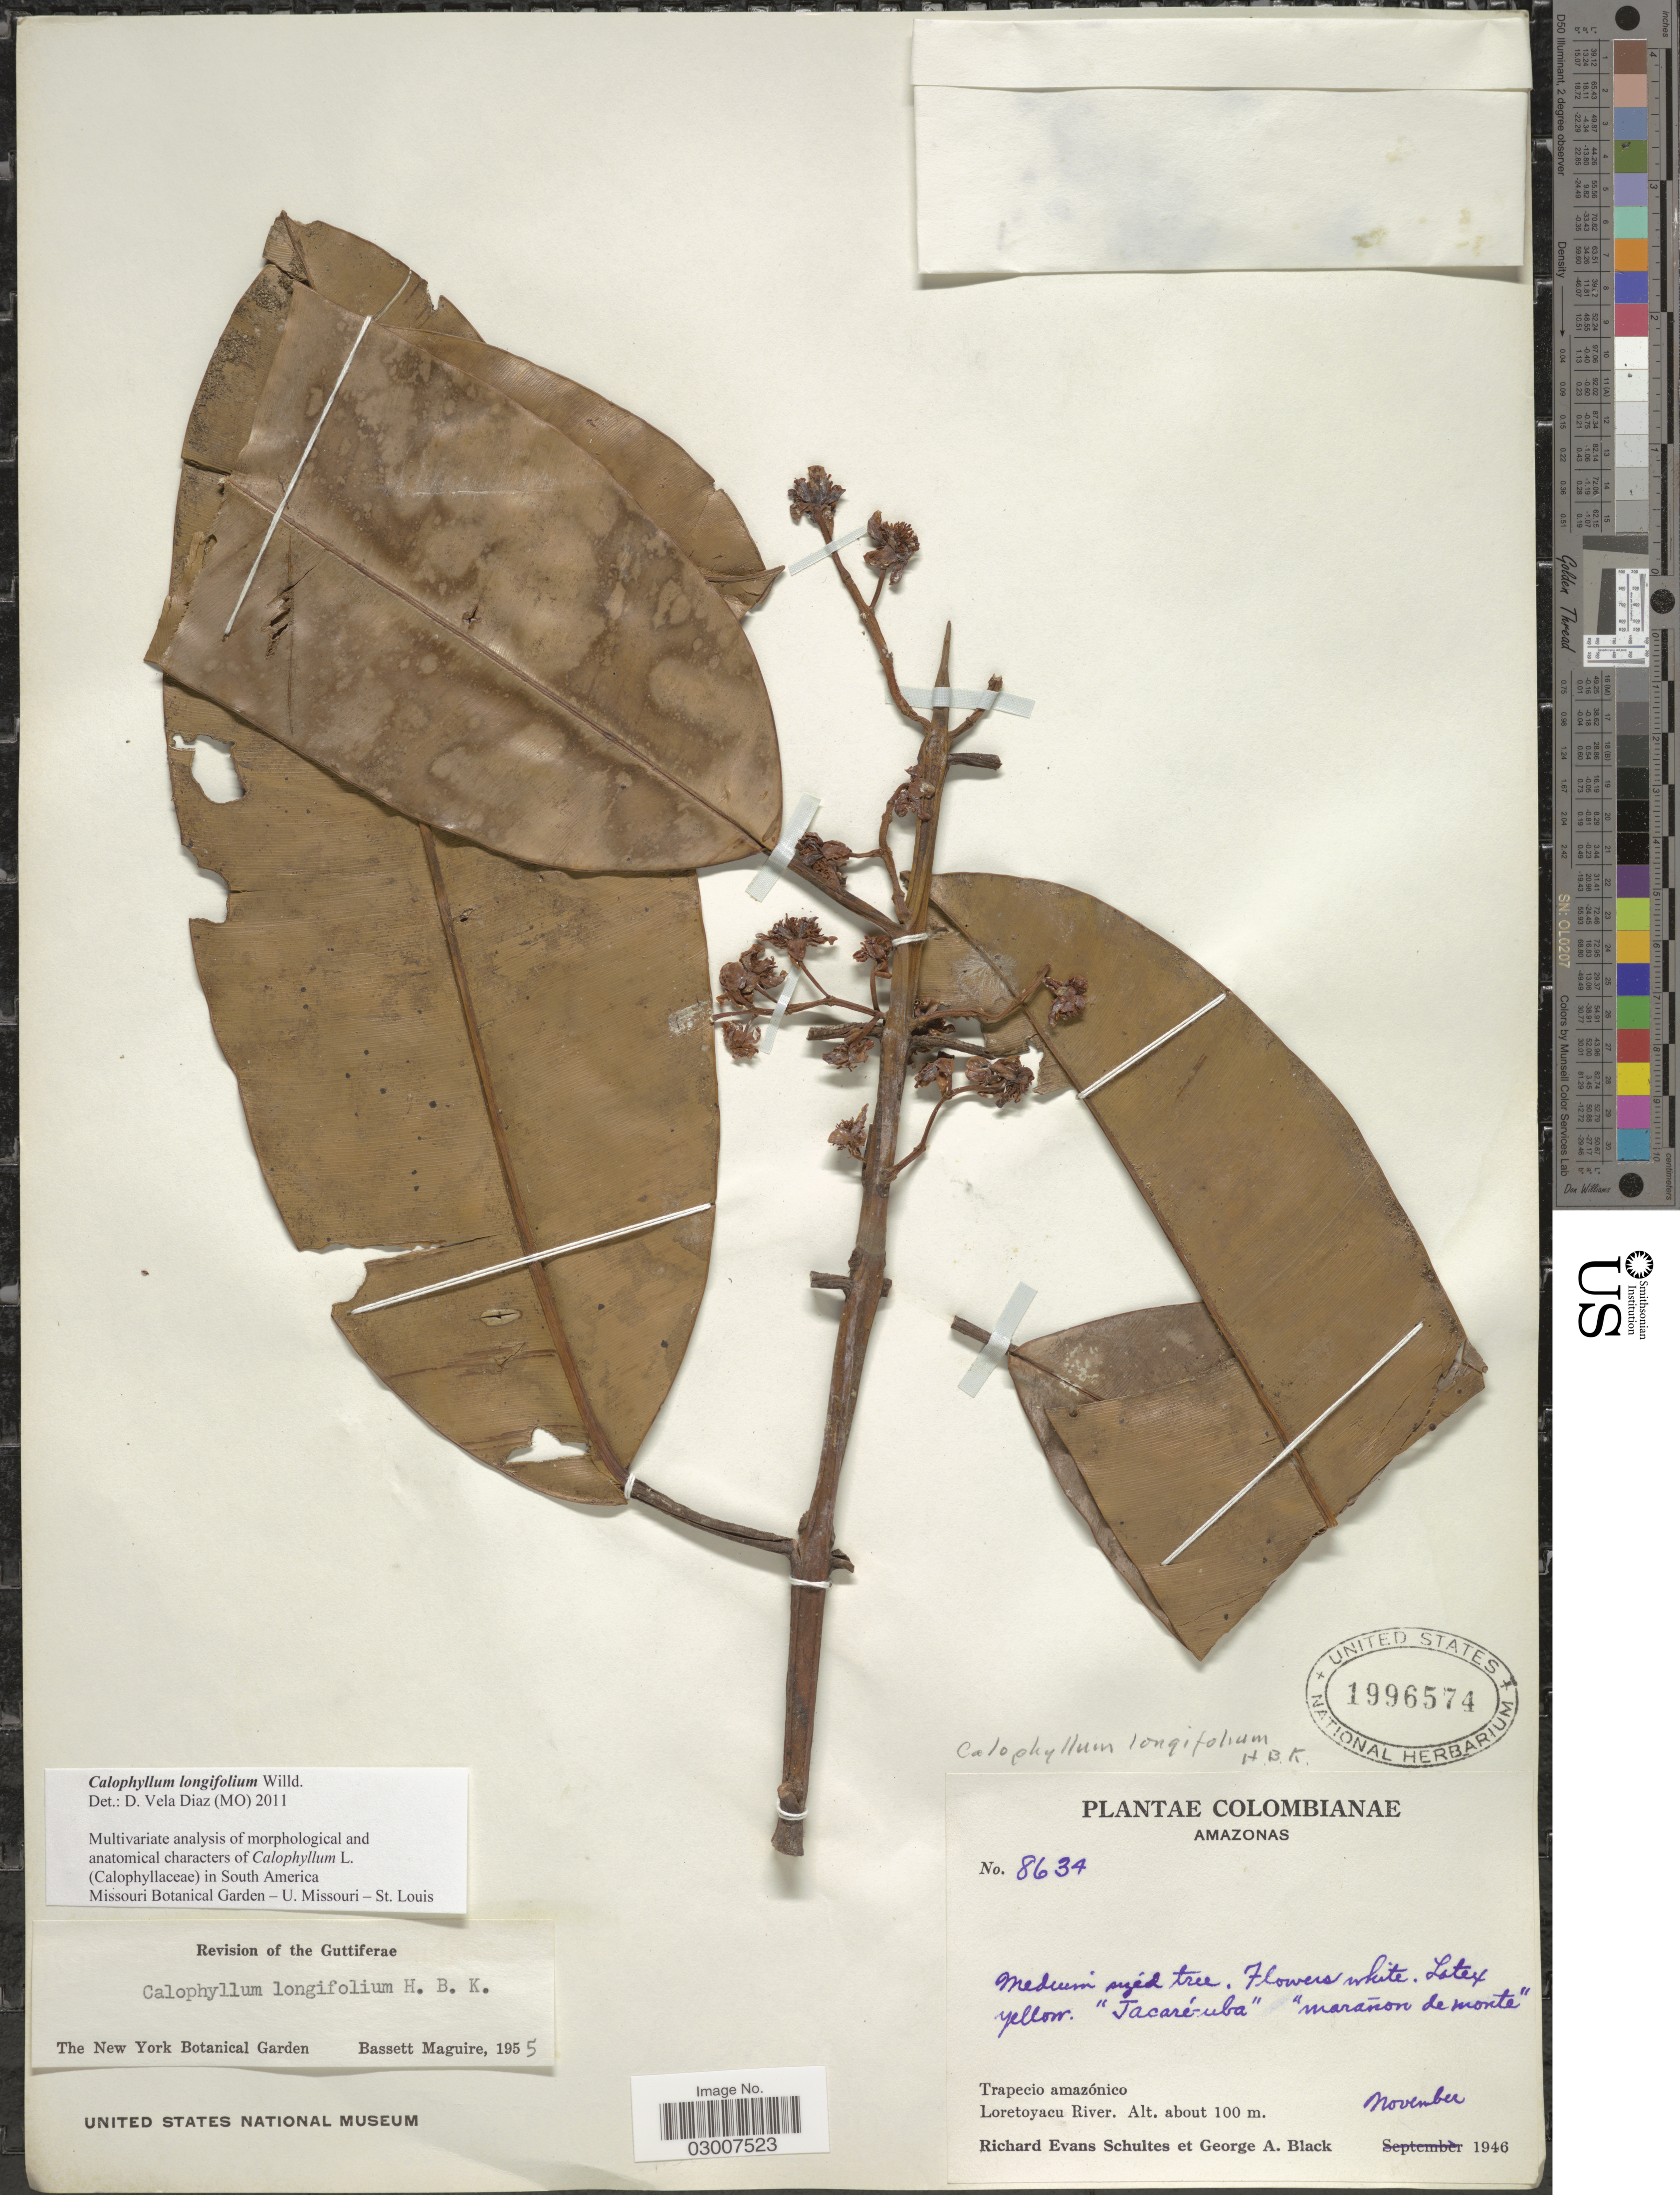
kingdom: Plantae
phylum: Tracheophyta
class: Magnoliopsida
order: Malpighiales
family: Calophyllaceae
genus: Calophyllum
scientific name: Calophyllum longifolium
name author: Willd.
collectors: R. E. Schultes & G. A. Black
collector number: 8634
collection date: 1946-11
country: Colombia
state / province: Amazônas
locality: Trapecio amazónico. Loretoyacu River.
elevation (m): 100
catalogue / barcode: US 1996574